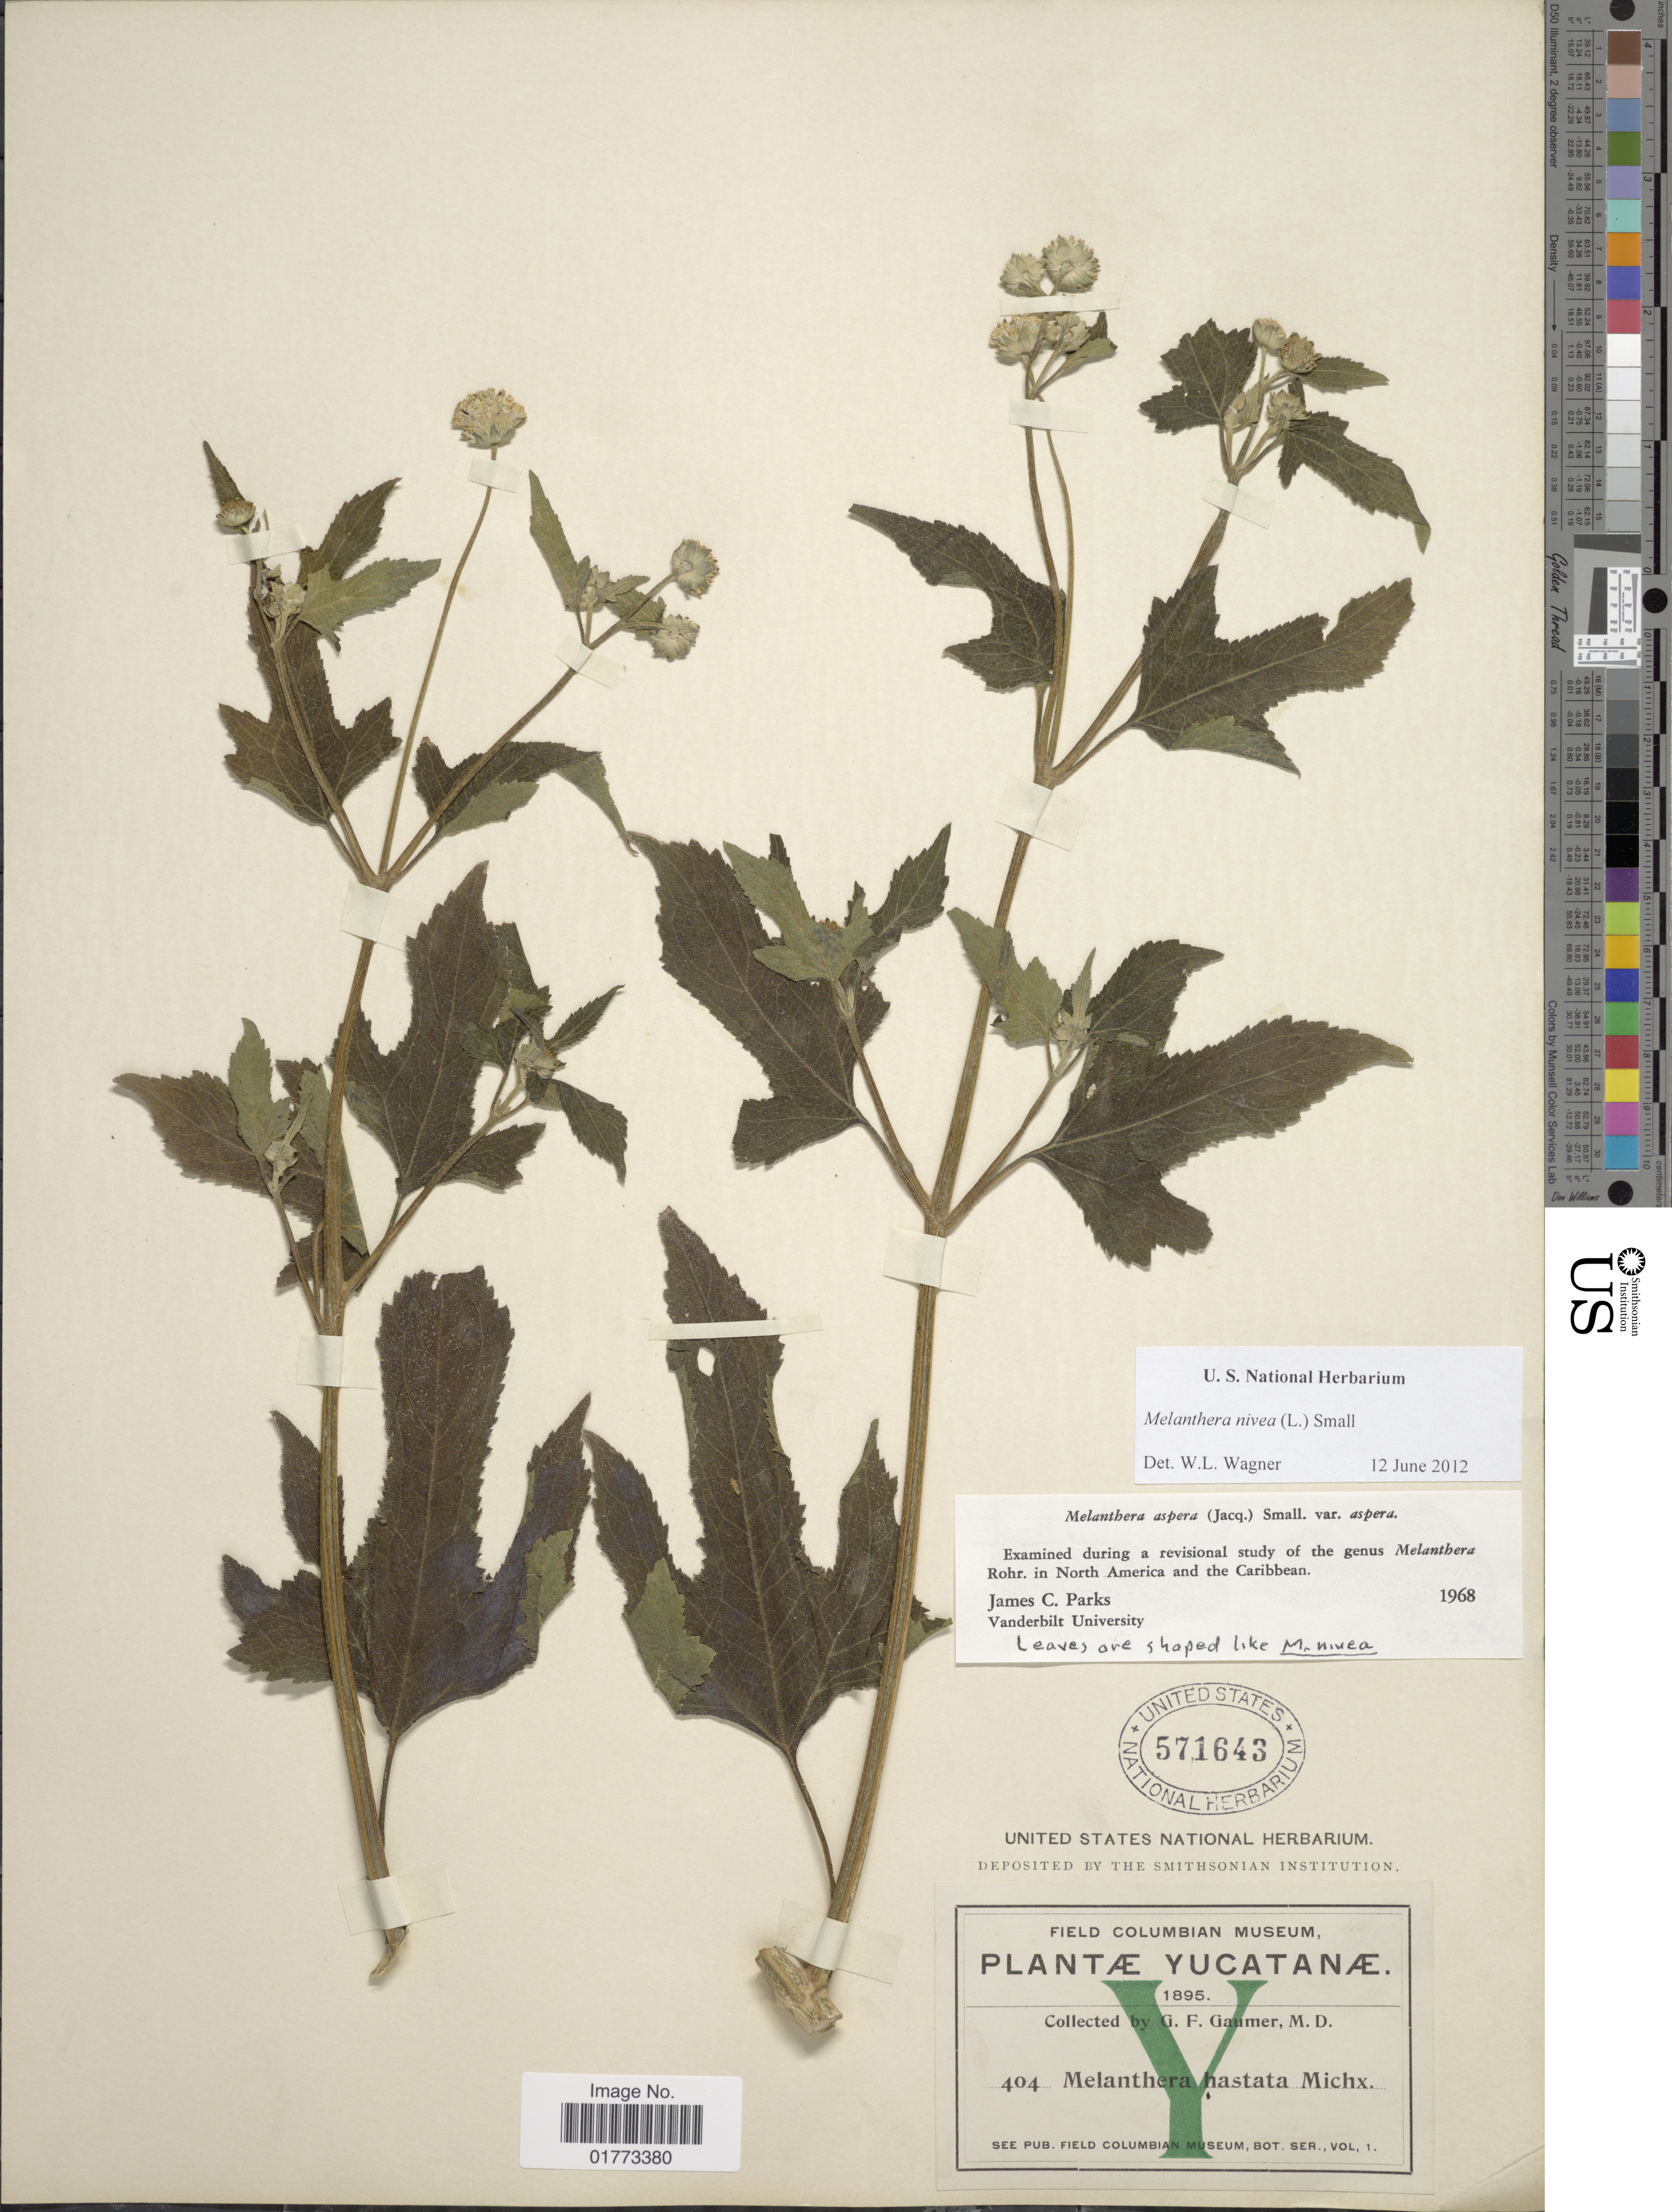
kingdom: Plantae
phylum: Tracheophyta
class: Magnoliopsida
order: Asterales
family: Asteraceae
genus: Melanthera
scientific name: Melanthera nivea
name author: (L.) Small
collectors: G. F. Gaumer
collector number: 404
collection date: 1895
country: Mexico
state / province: Yucatán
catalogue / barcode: US 571643